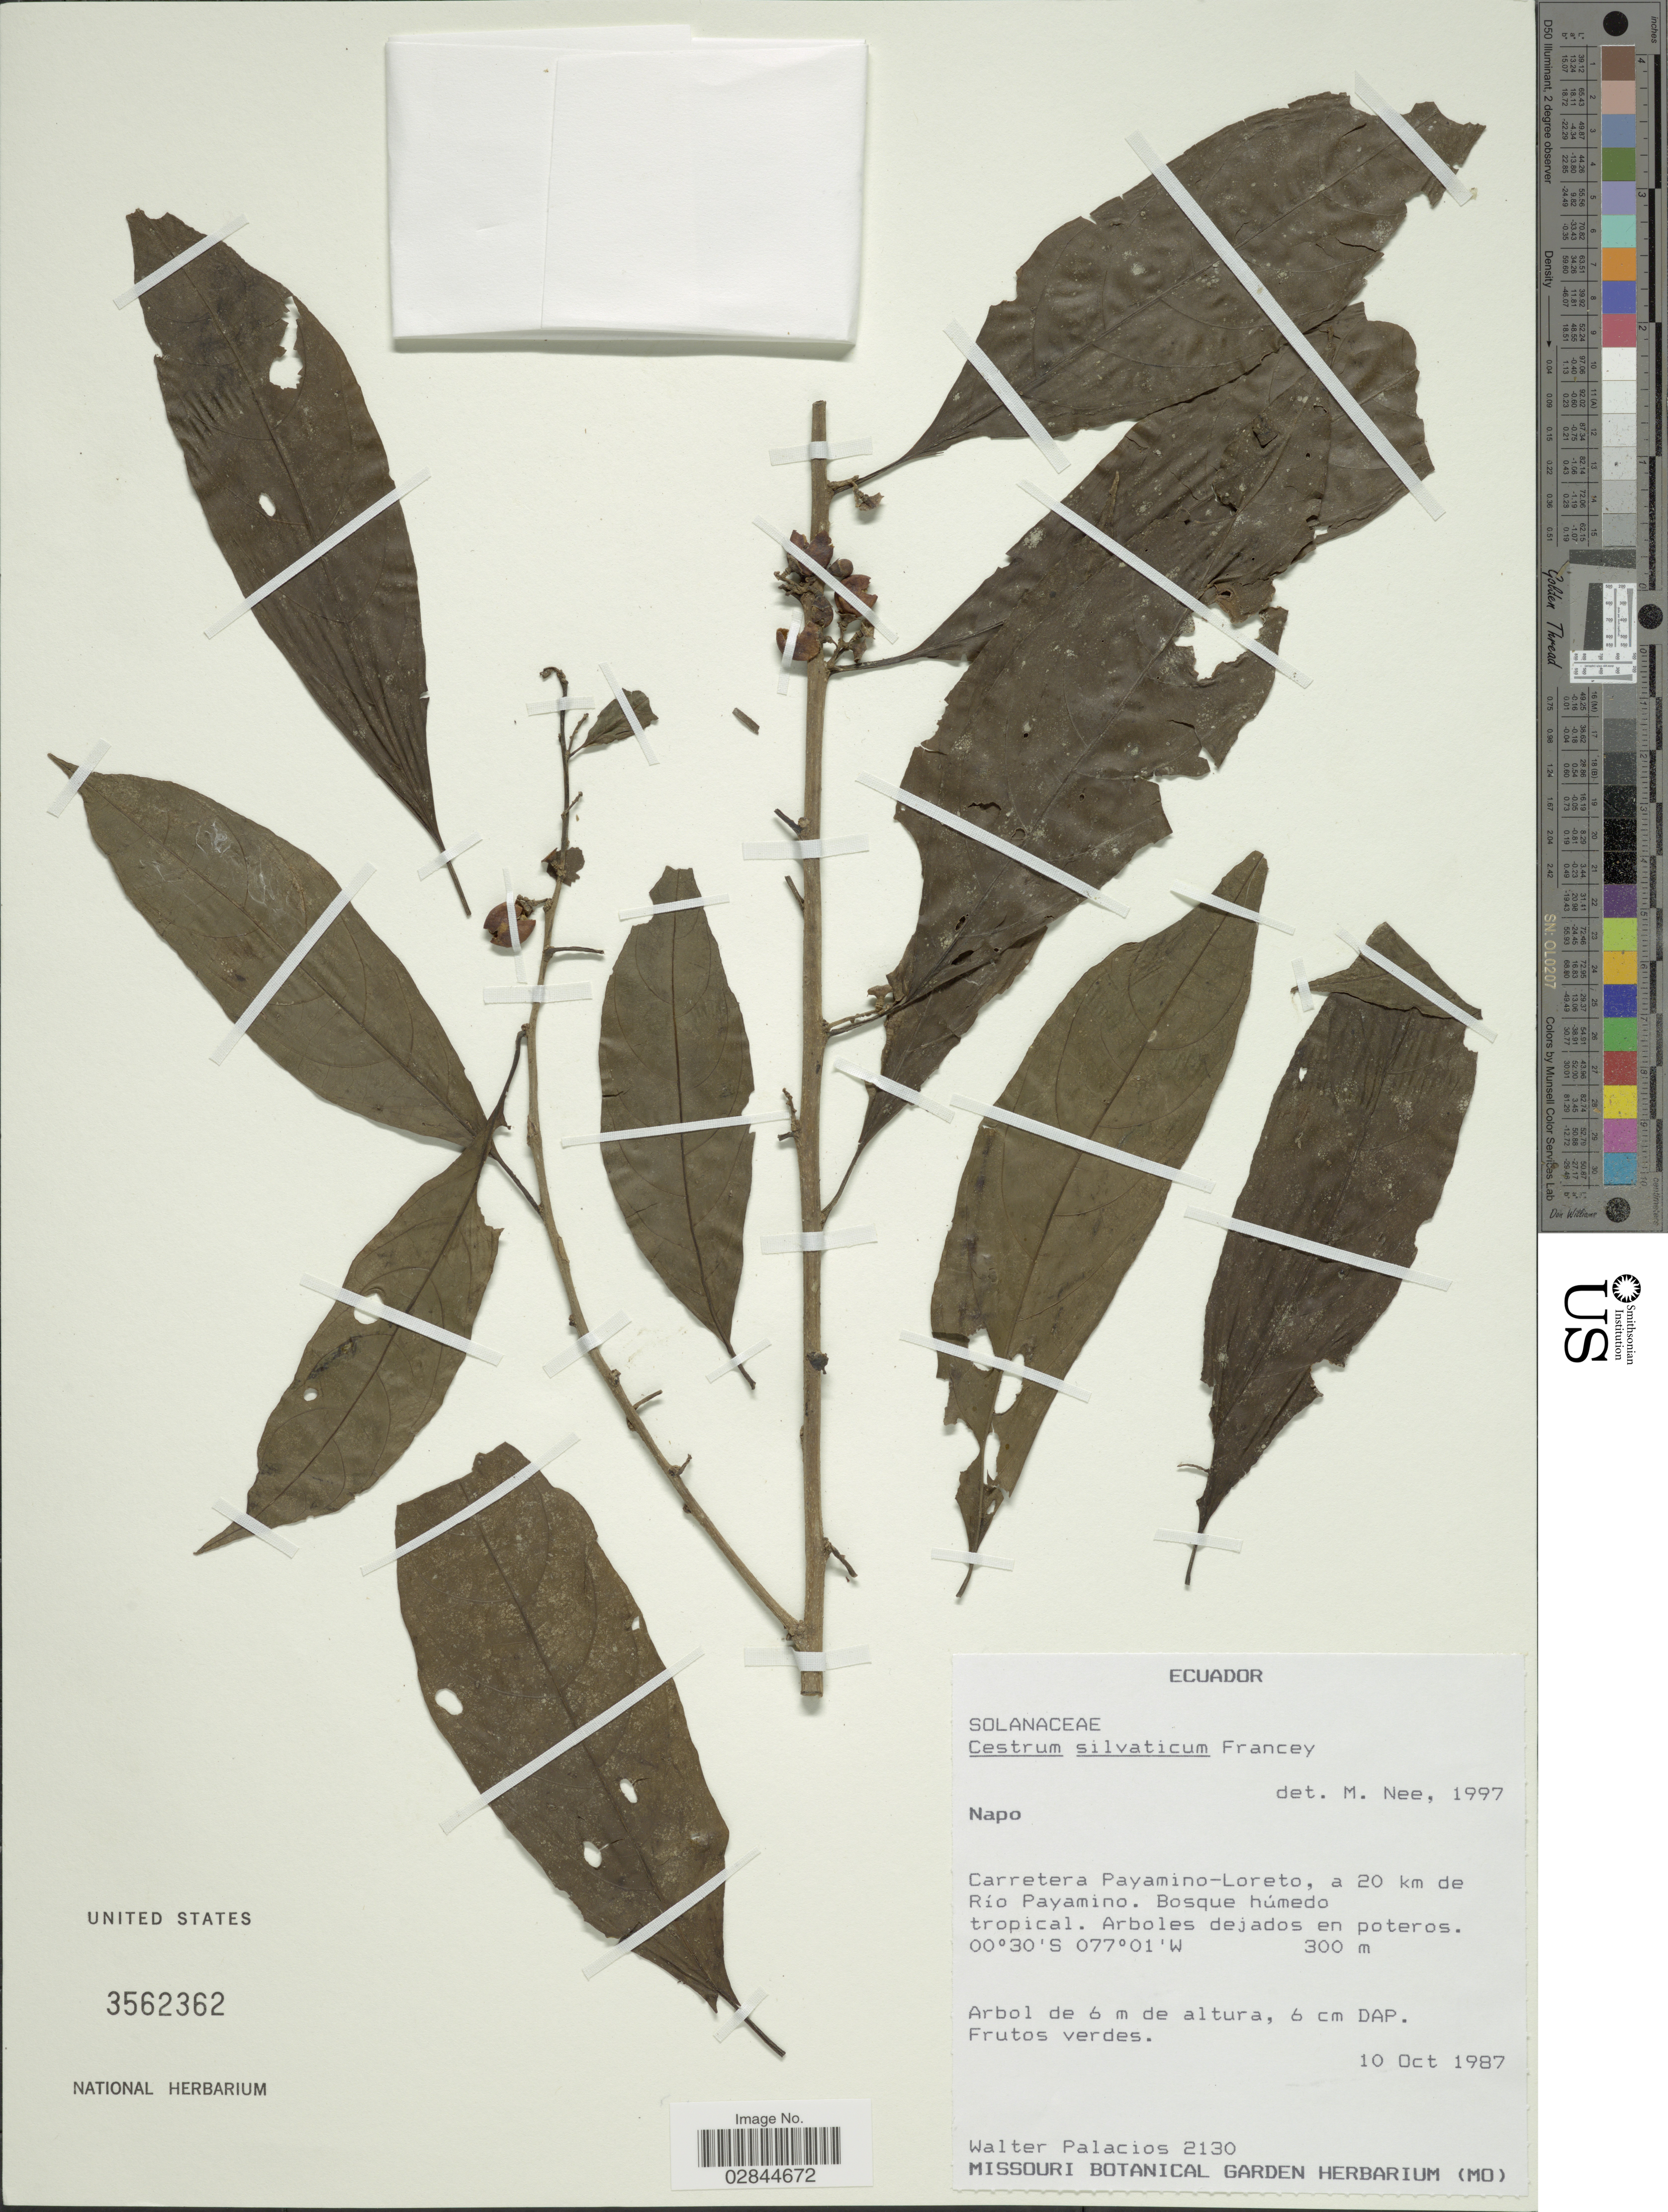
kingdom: Plantae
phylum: Tracheophyta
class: Magnoliopsida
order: Solanales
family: Solanaceae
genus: Cestrum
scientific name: Cestrum microcalyx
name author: Francey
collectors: W. Palacios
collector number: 2130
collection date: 1987-10-10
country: Ecuador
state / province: Napo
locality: Carretera Payamino-Loreto, a 20 km de Río Payamino.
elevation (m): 300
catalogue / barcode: US 3562362